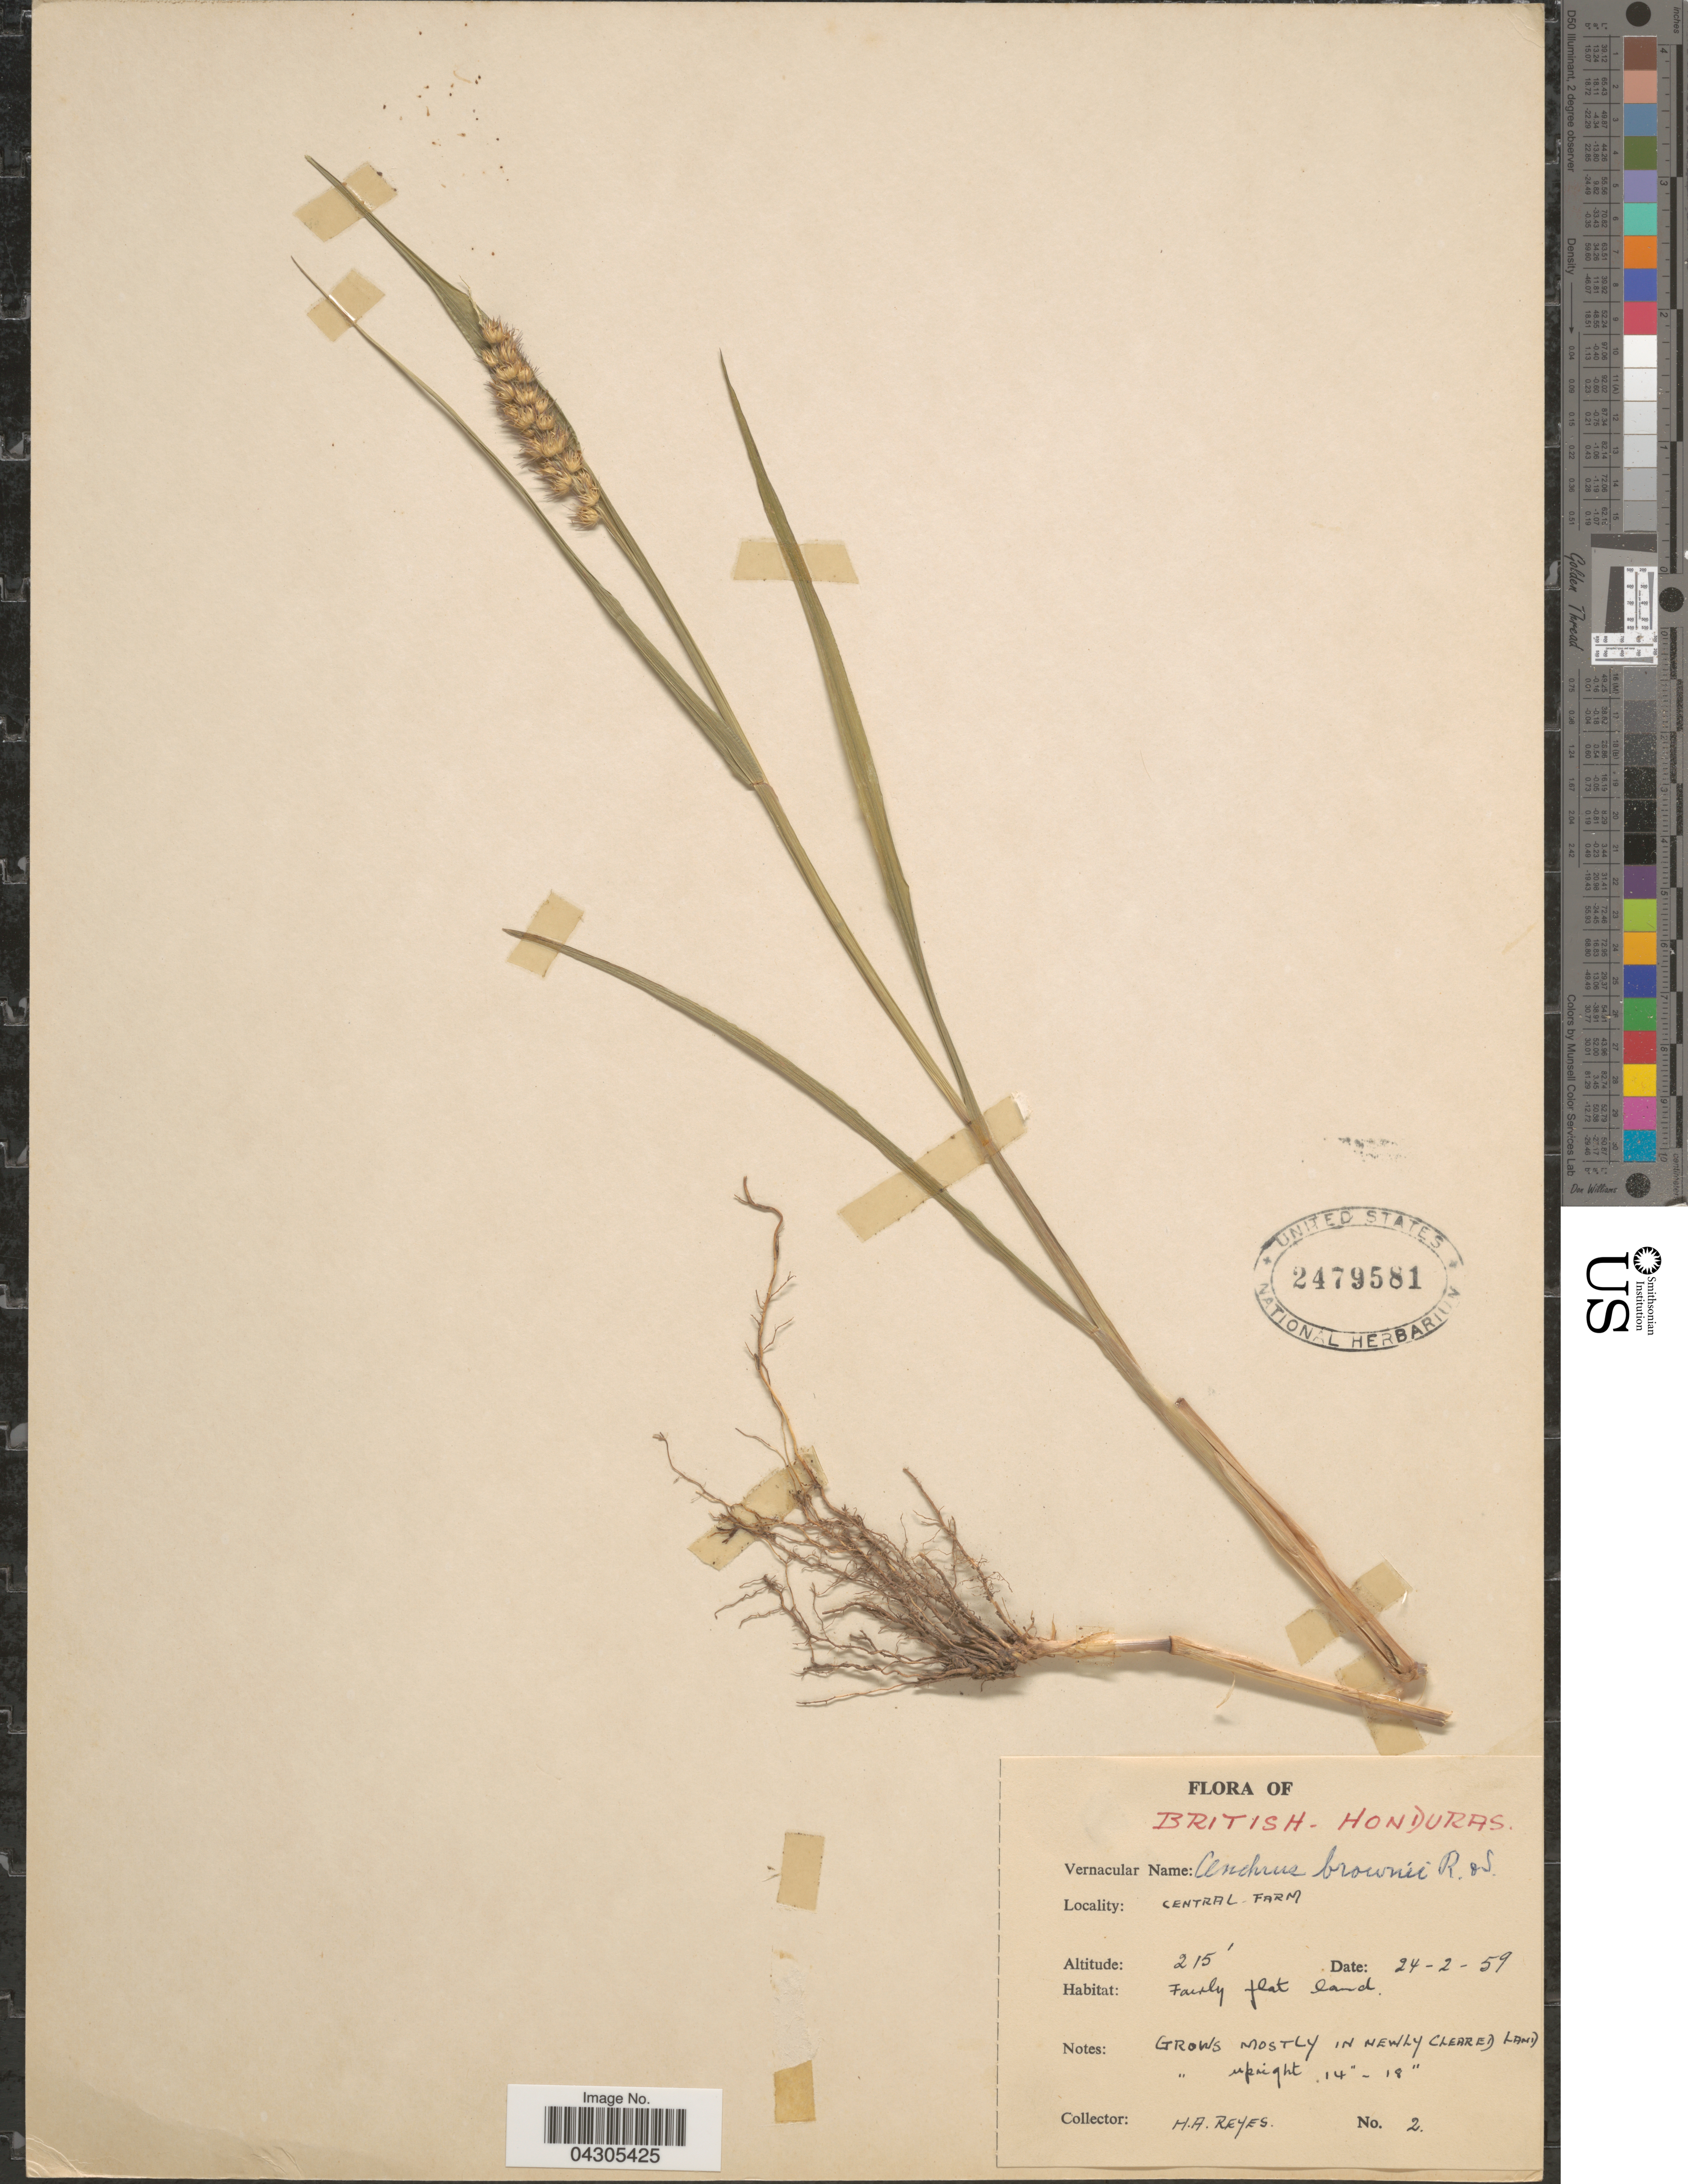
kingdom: Plantae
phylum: Tracheophyta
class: Liliopsida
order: Poales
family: Poaceae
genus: Cenchrus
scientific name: Cenchrus brownii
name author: Roem. & Schult.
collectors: H. Reyes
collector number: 2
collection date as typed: Transcribed d/m/y: 24/2/59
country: Belize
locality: British Honduras. Central-Farm.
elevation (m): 66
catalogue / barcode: US 2479581